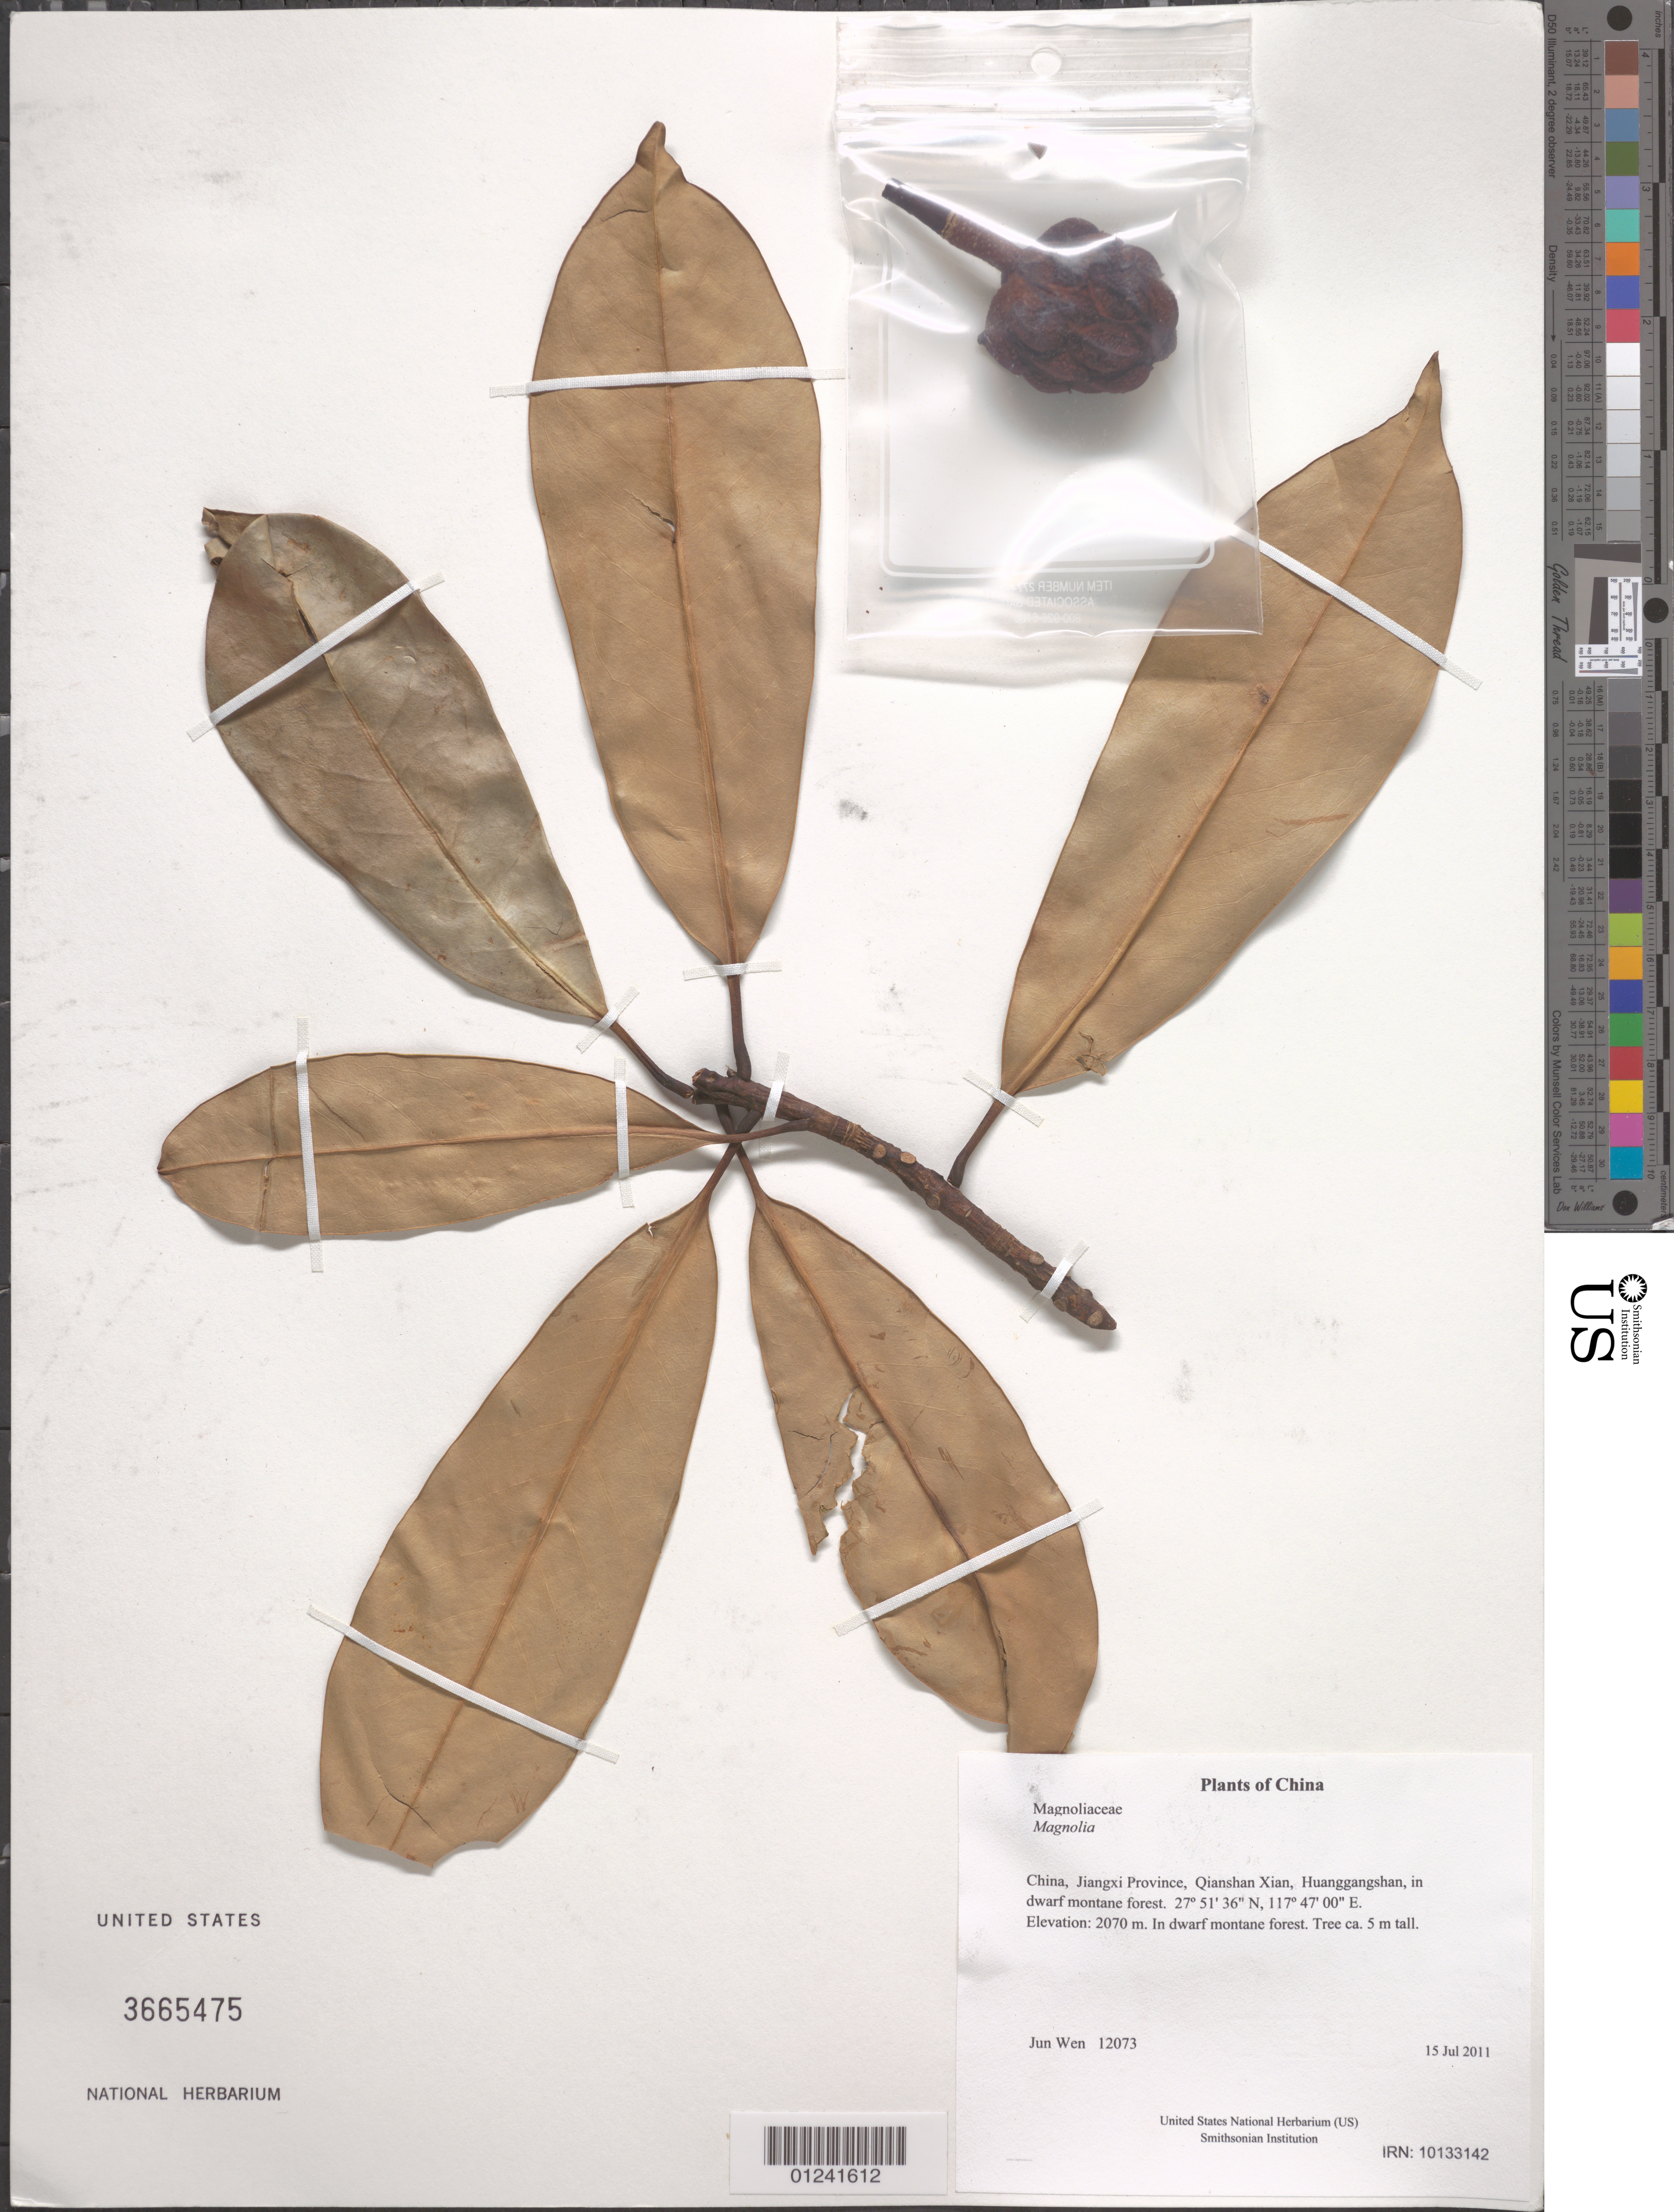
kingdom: Plantae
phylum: Tracheophyta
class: Magnoliopsida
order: Magnoliales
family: Magnoliaceae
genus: Magnolia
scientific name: Magnolia sp.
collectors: J. Wen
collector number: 12073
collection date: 2011-07-15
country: China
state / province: Jiangxi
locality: Qianshan Xian, Huanggangshan, in dwarf montane forest.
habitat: In dwarf montane forest.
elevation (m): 2070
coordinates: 27 51.605 N, 117 47.003 E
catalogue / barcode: US 3665475